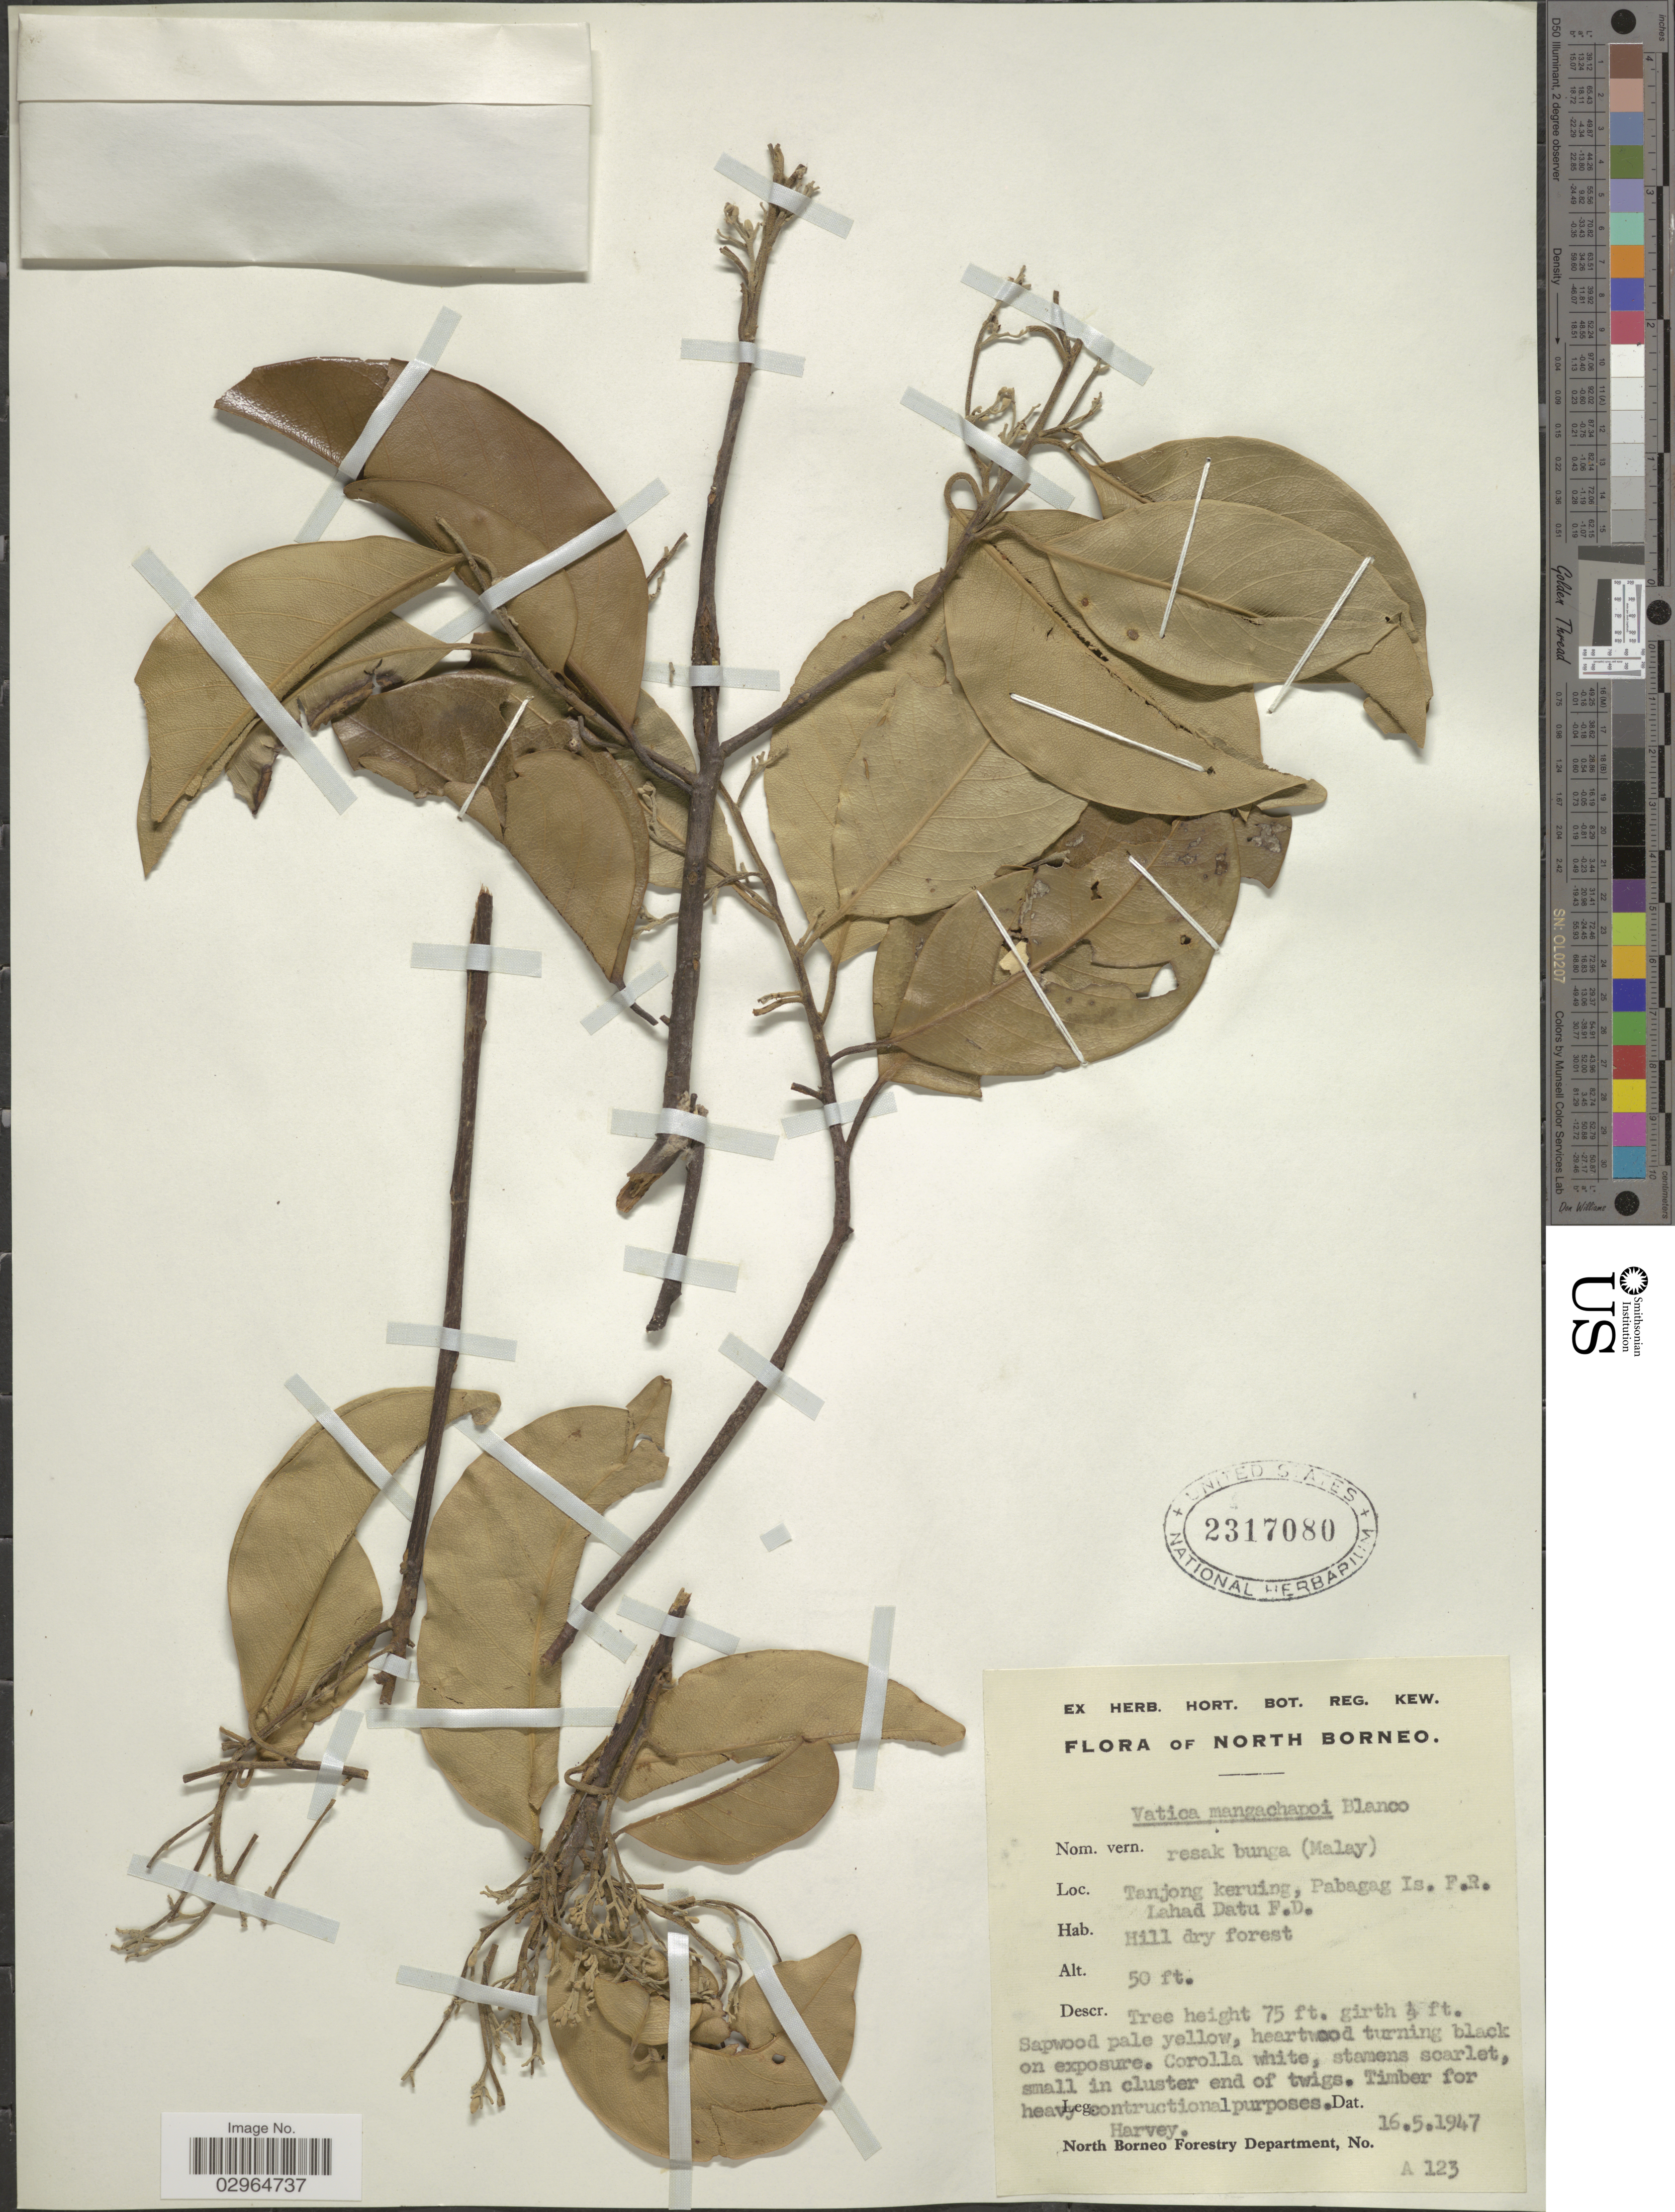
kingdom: Plantae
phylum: Tracheophyta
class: Magnoliopsida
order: Malvales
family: Dipterocarpaceae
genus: Vatica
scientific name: Vatica mangachapoi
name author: Blanco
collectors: -. Harvey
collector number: A123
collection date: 1947-05-16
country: Malaysia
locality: North Borneo. Tanjong keruing, Pabagag Is., F.R. Lahad Datu F.D.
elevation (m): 15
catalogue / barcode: US 2317080